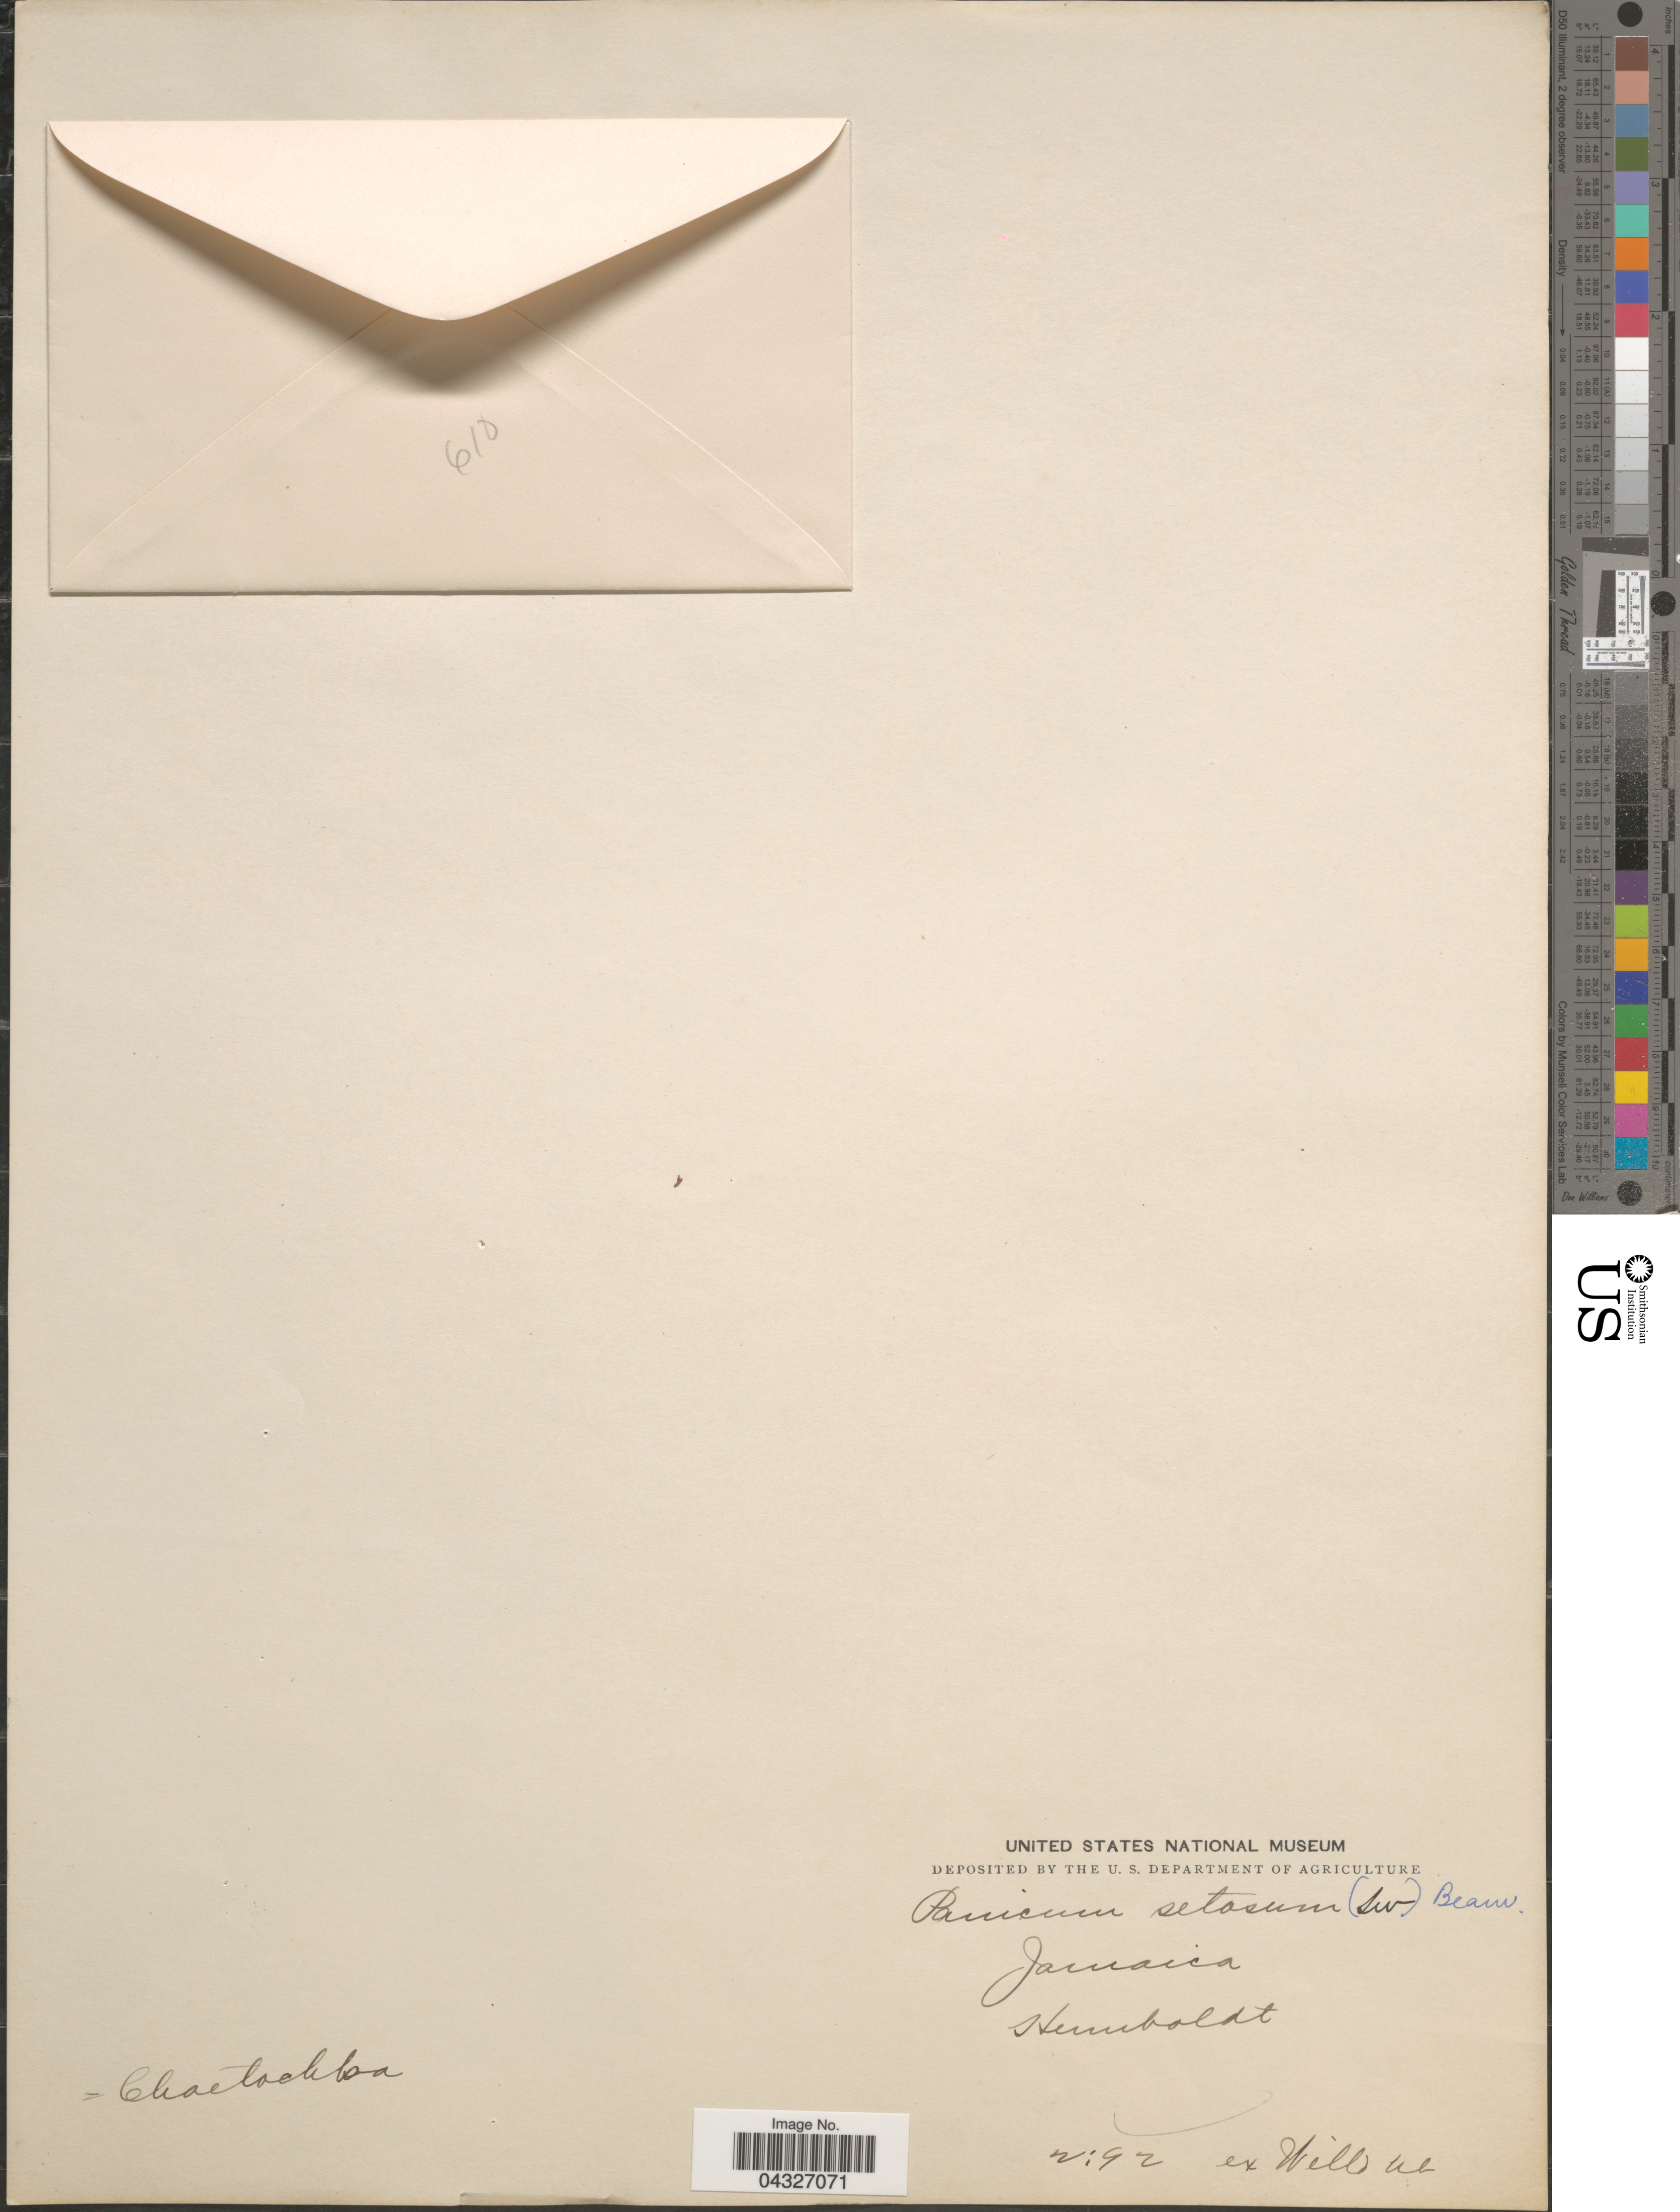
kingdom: Plantae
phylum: Tracheophyta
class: Liliopsida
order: Poales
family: Poaceae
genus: Setaria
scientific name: Setaria scandens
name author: Schrad. ex Schult.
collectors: -. Humboldt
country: Jamaica